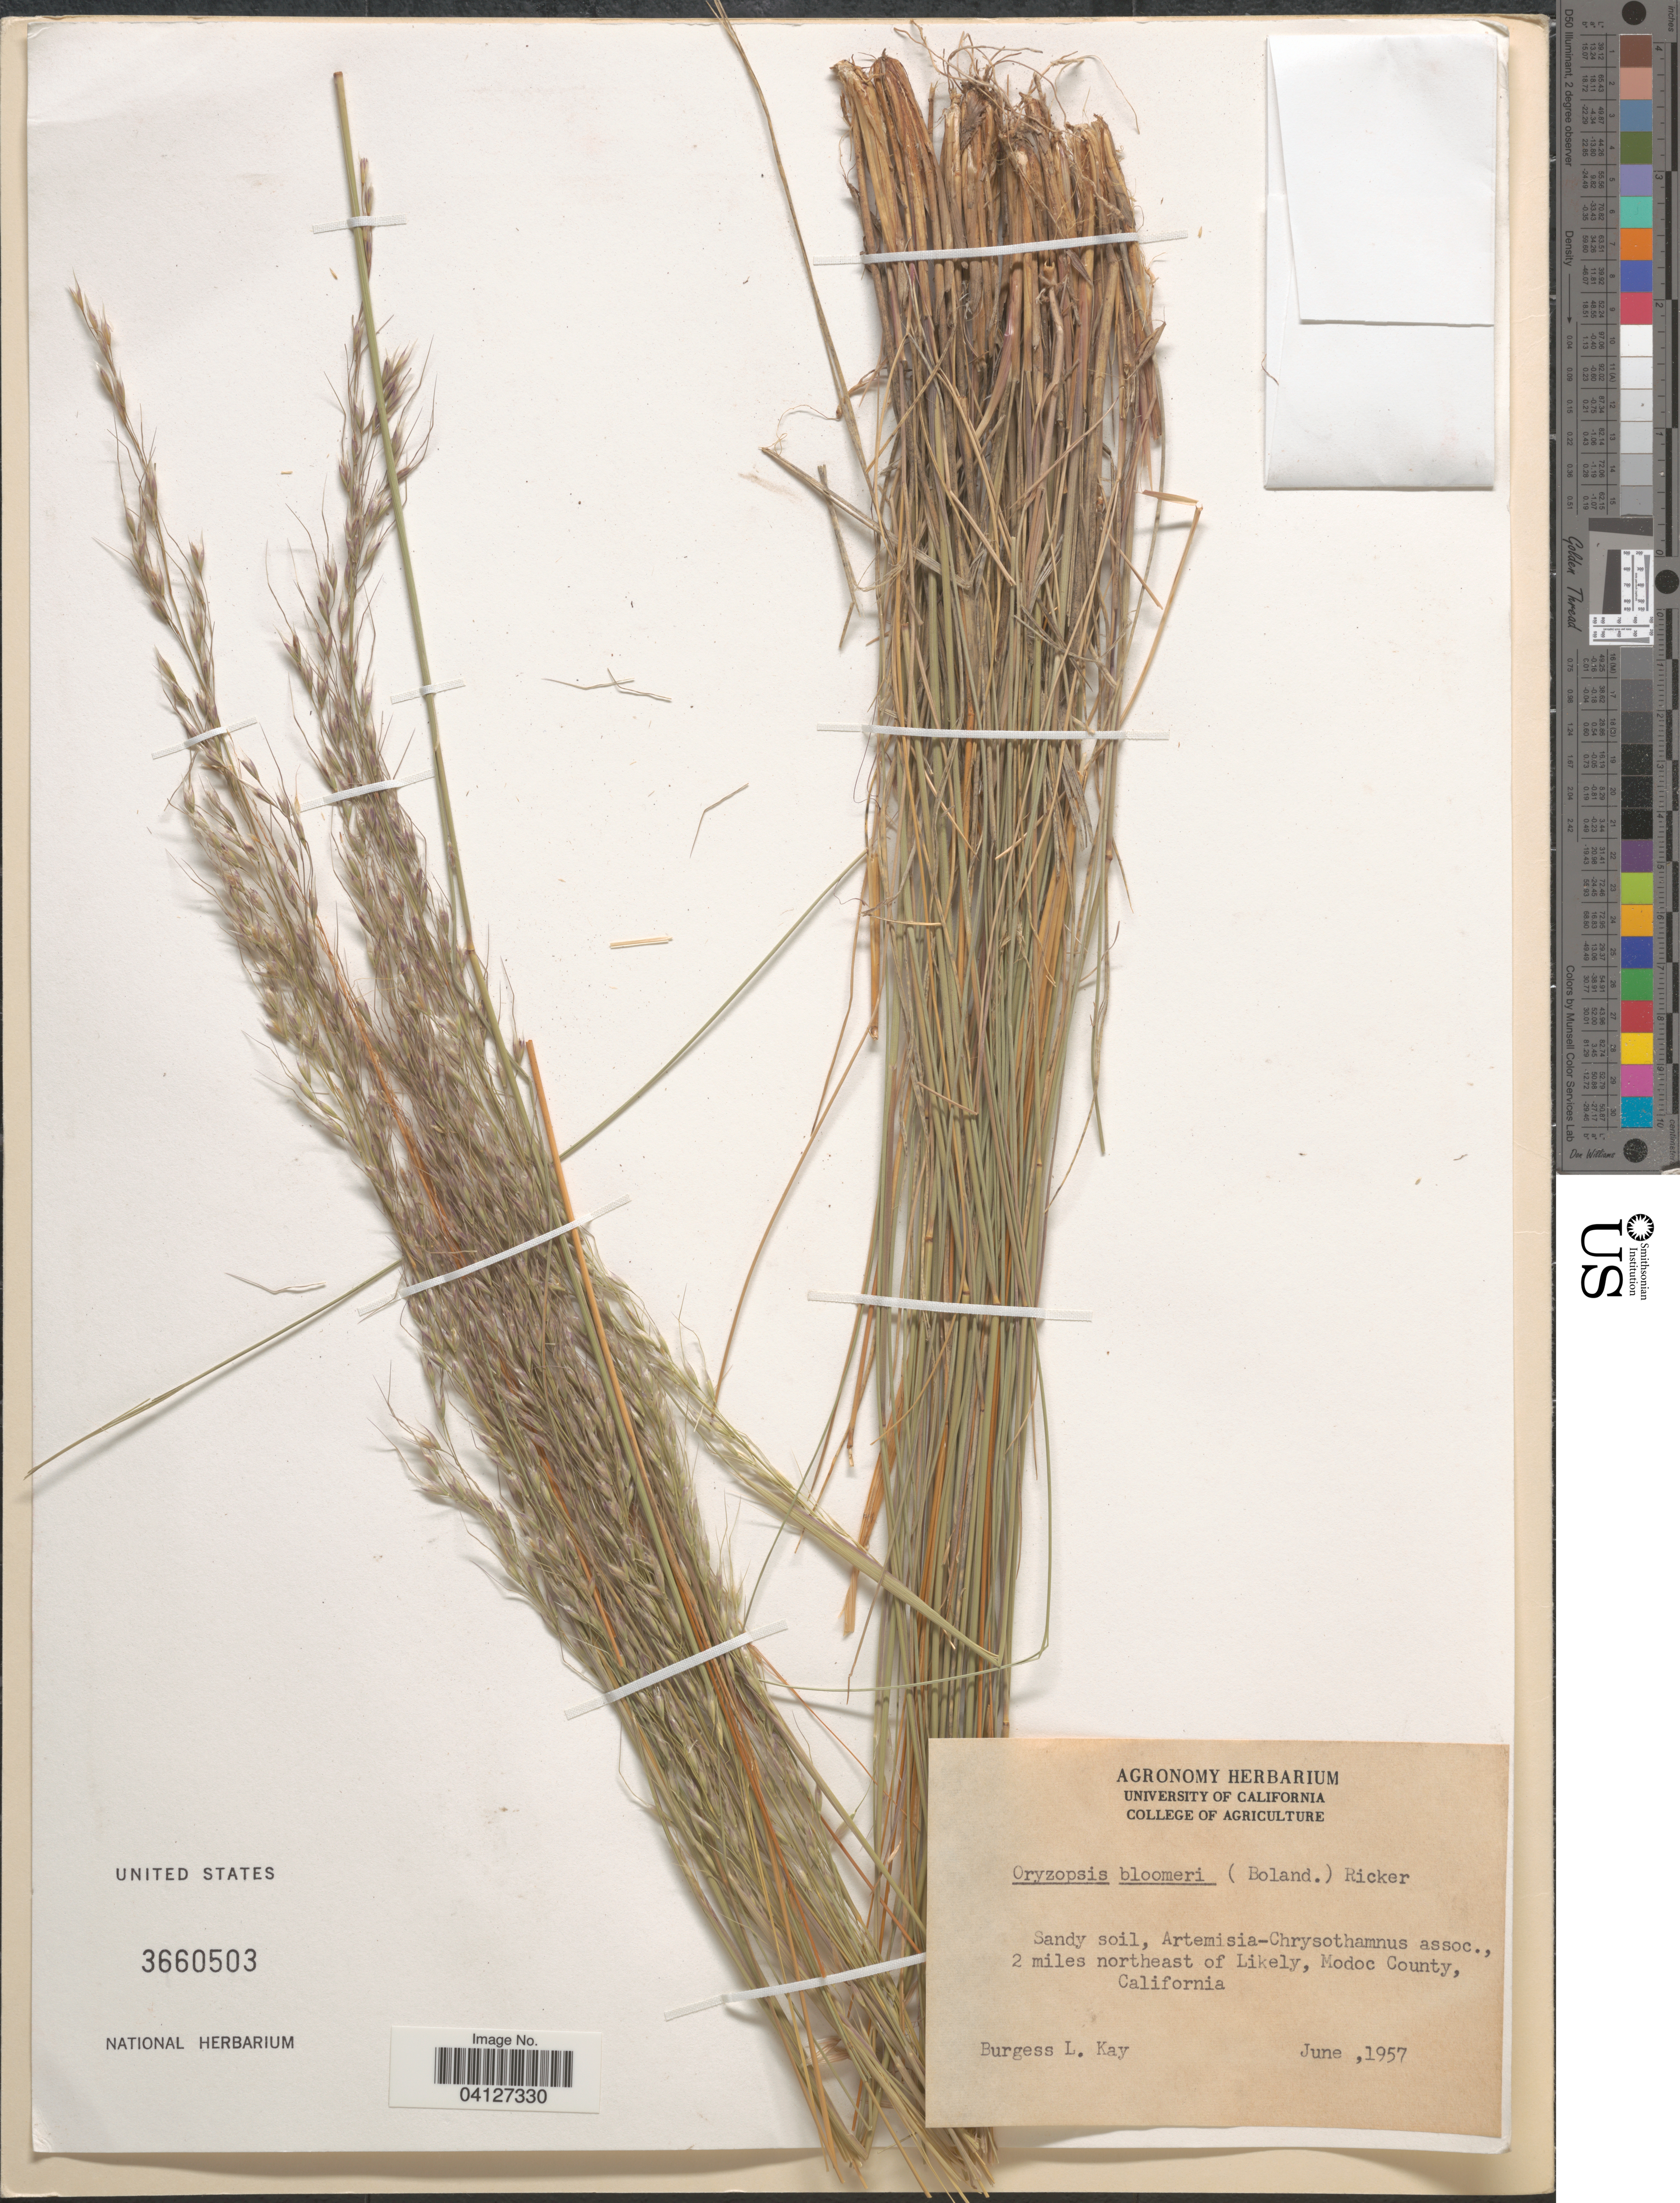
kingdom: Plantae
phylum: Tracheophyta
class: Liliopsida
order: Poales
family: Poaceae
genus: Oryzopsis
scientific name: Oryzopsis bloomeri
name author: (Bol.) Ricker ex Piper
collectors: B. Kay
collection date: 1957-06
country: United States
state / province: California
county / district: Modoc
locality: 2 miles northeast of Likely, Modoc County.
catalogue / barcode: US 3660503